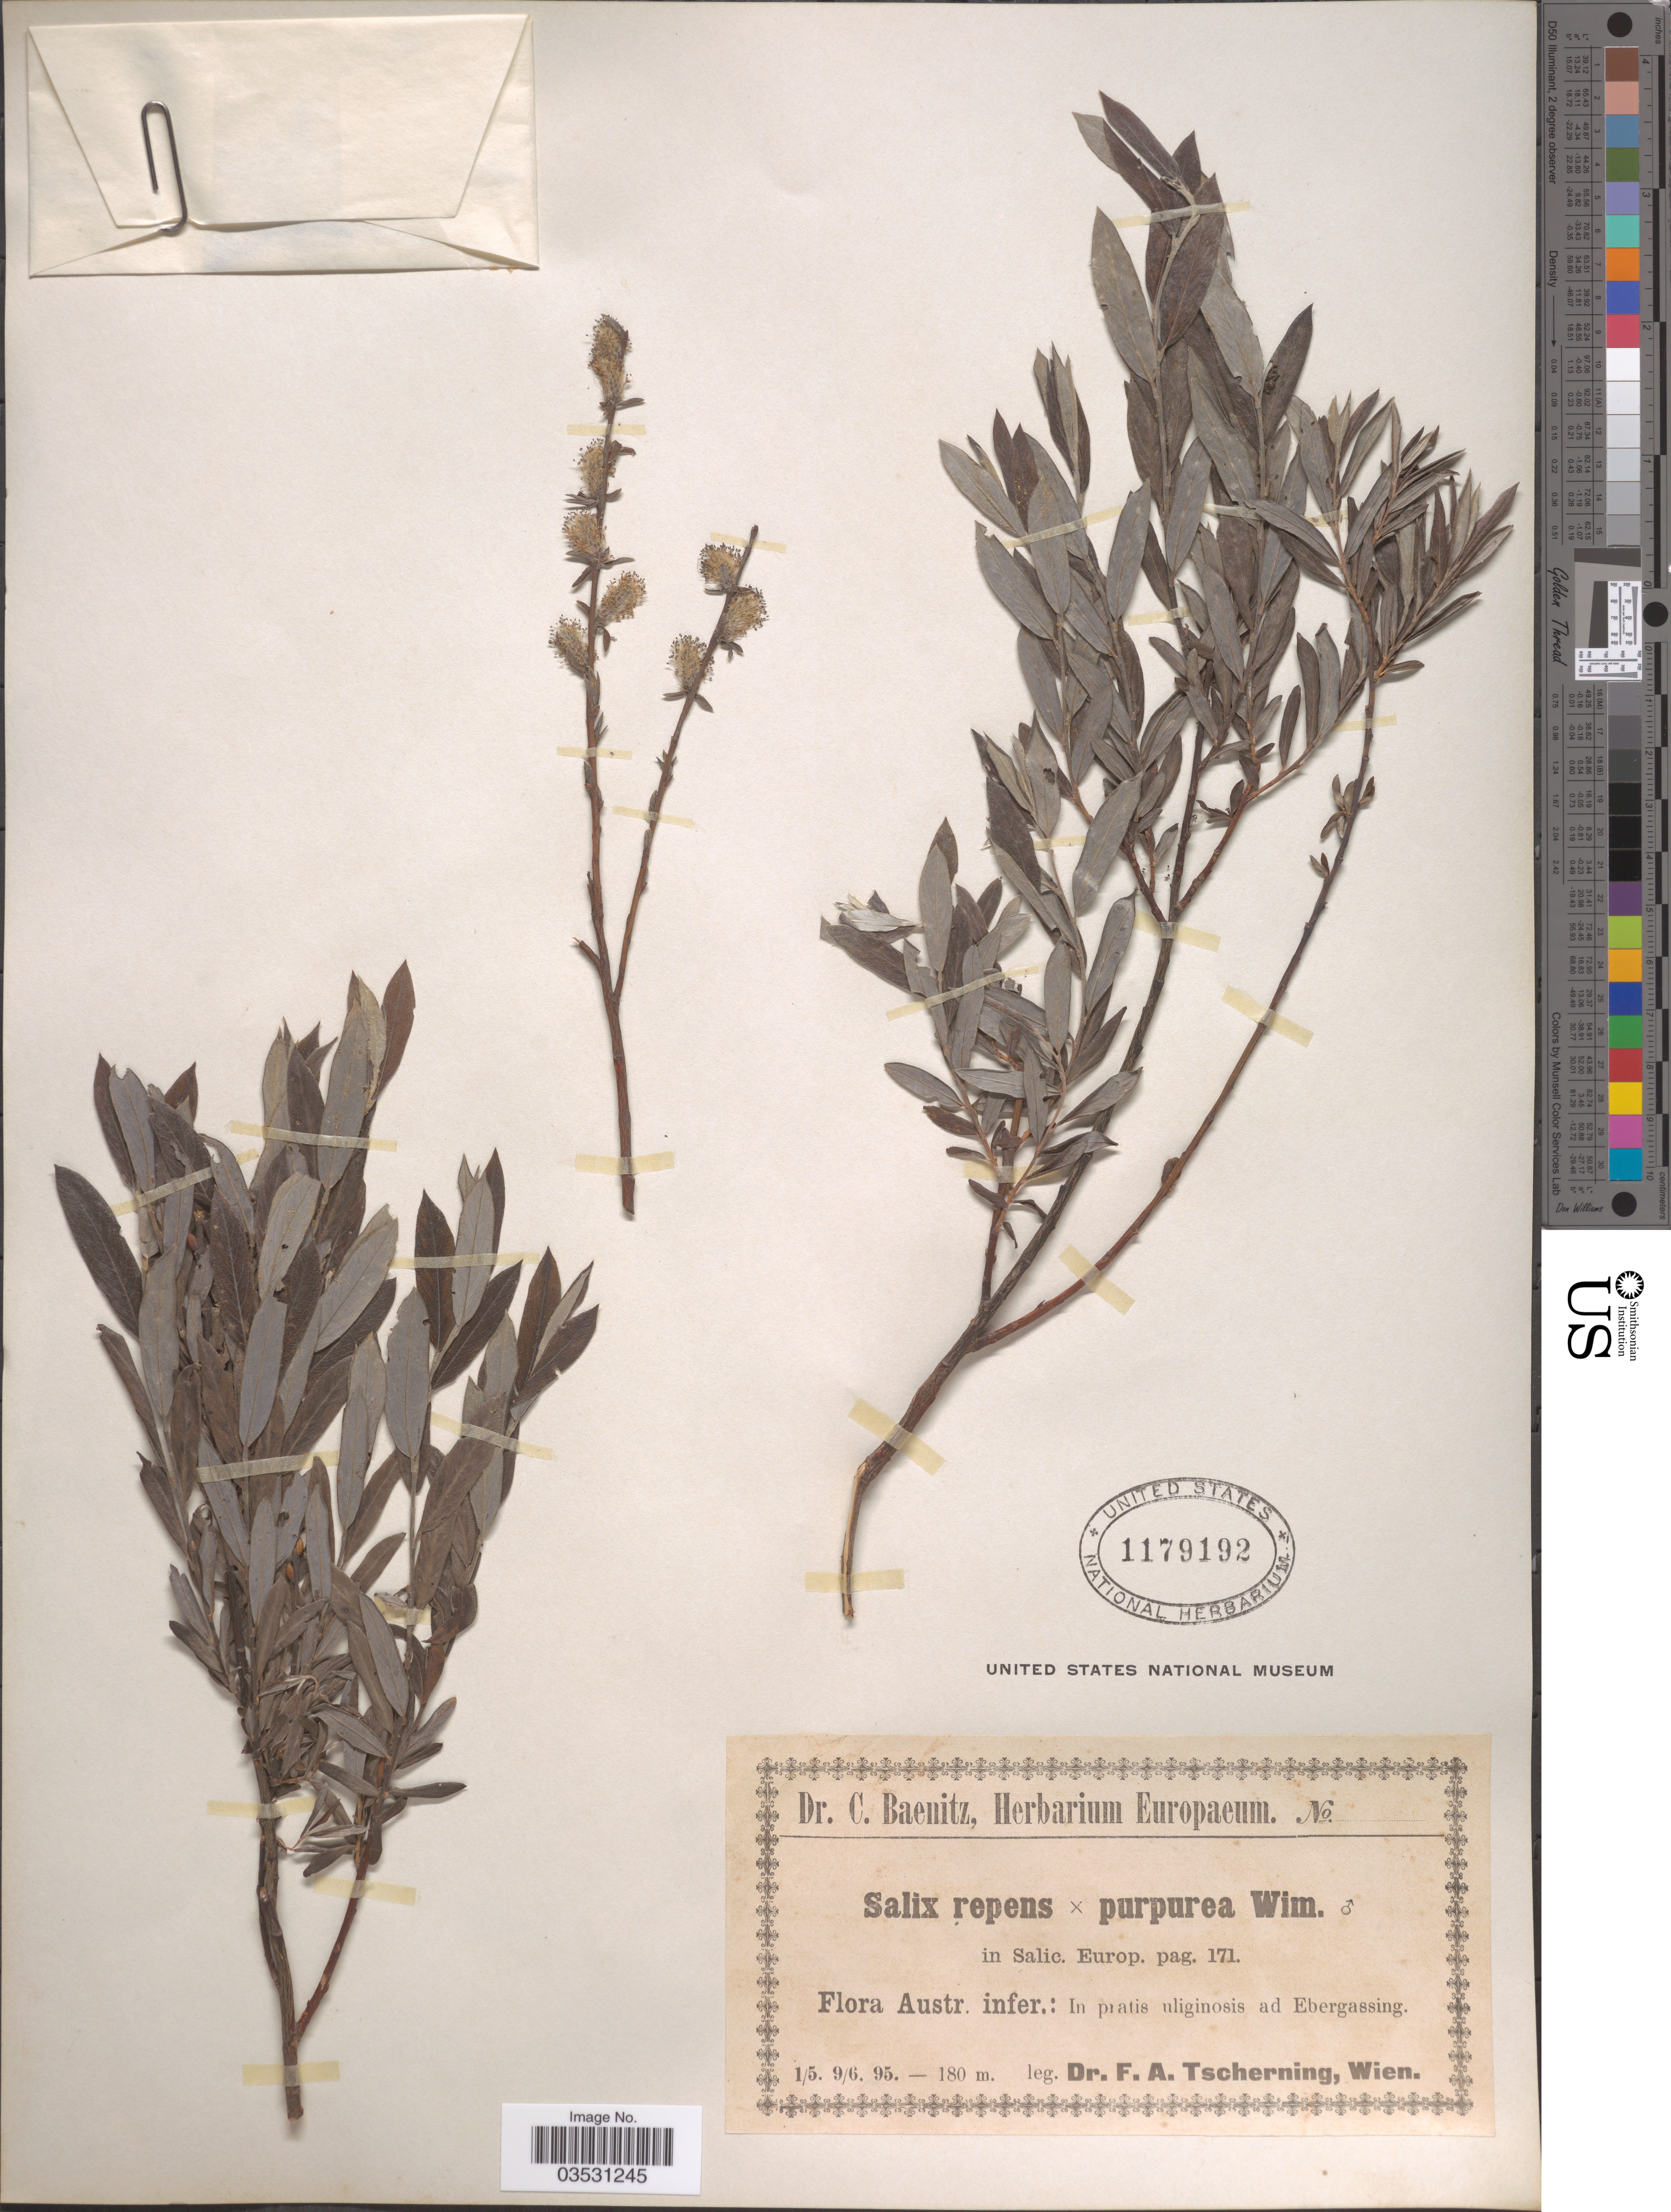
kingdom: Plantae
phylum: Tracheophyta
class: Magnoliopsida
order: Malpighiales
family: Salicaceae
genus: Salix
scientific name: Salix repens x S. purpurea L.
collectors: F. A. Tscherning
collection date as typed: Transcribed d/m/y: 1/5/95 to 9/6/95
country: Austria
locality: Austr. infer.: in pratis uliginosis ad Ebergassing.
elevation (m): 180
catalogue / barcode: US 1179192